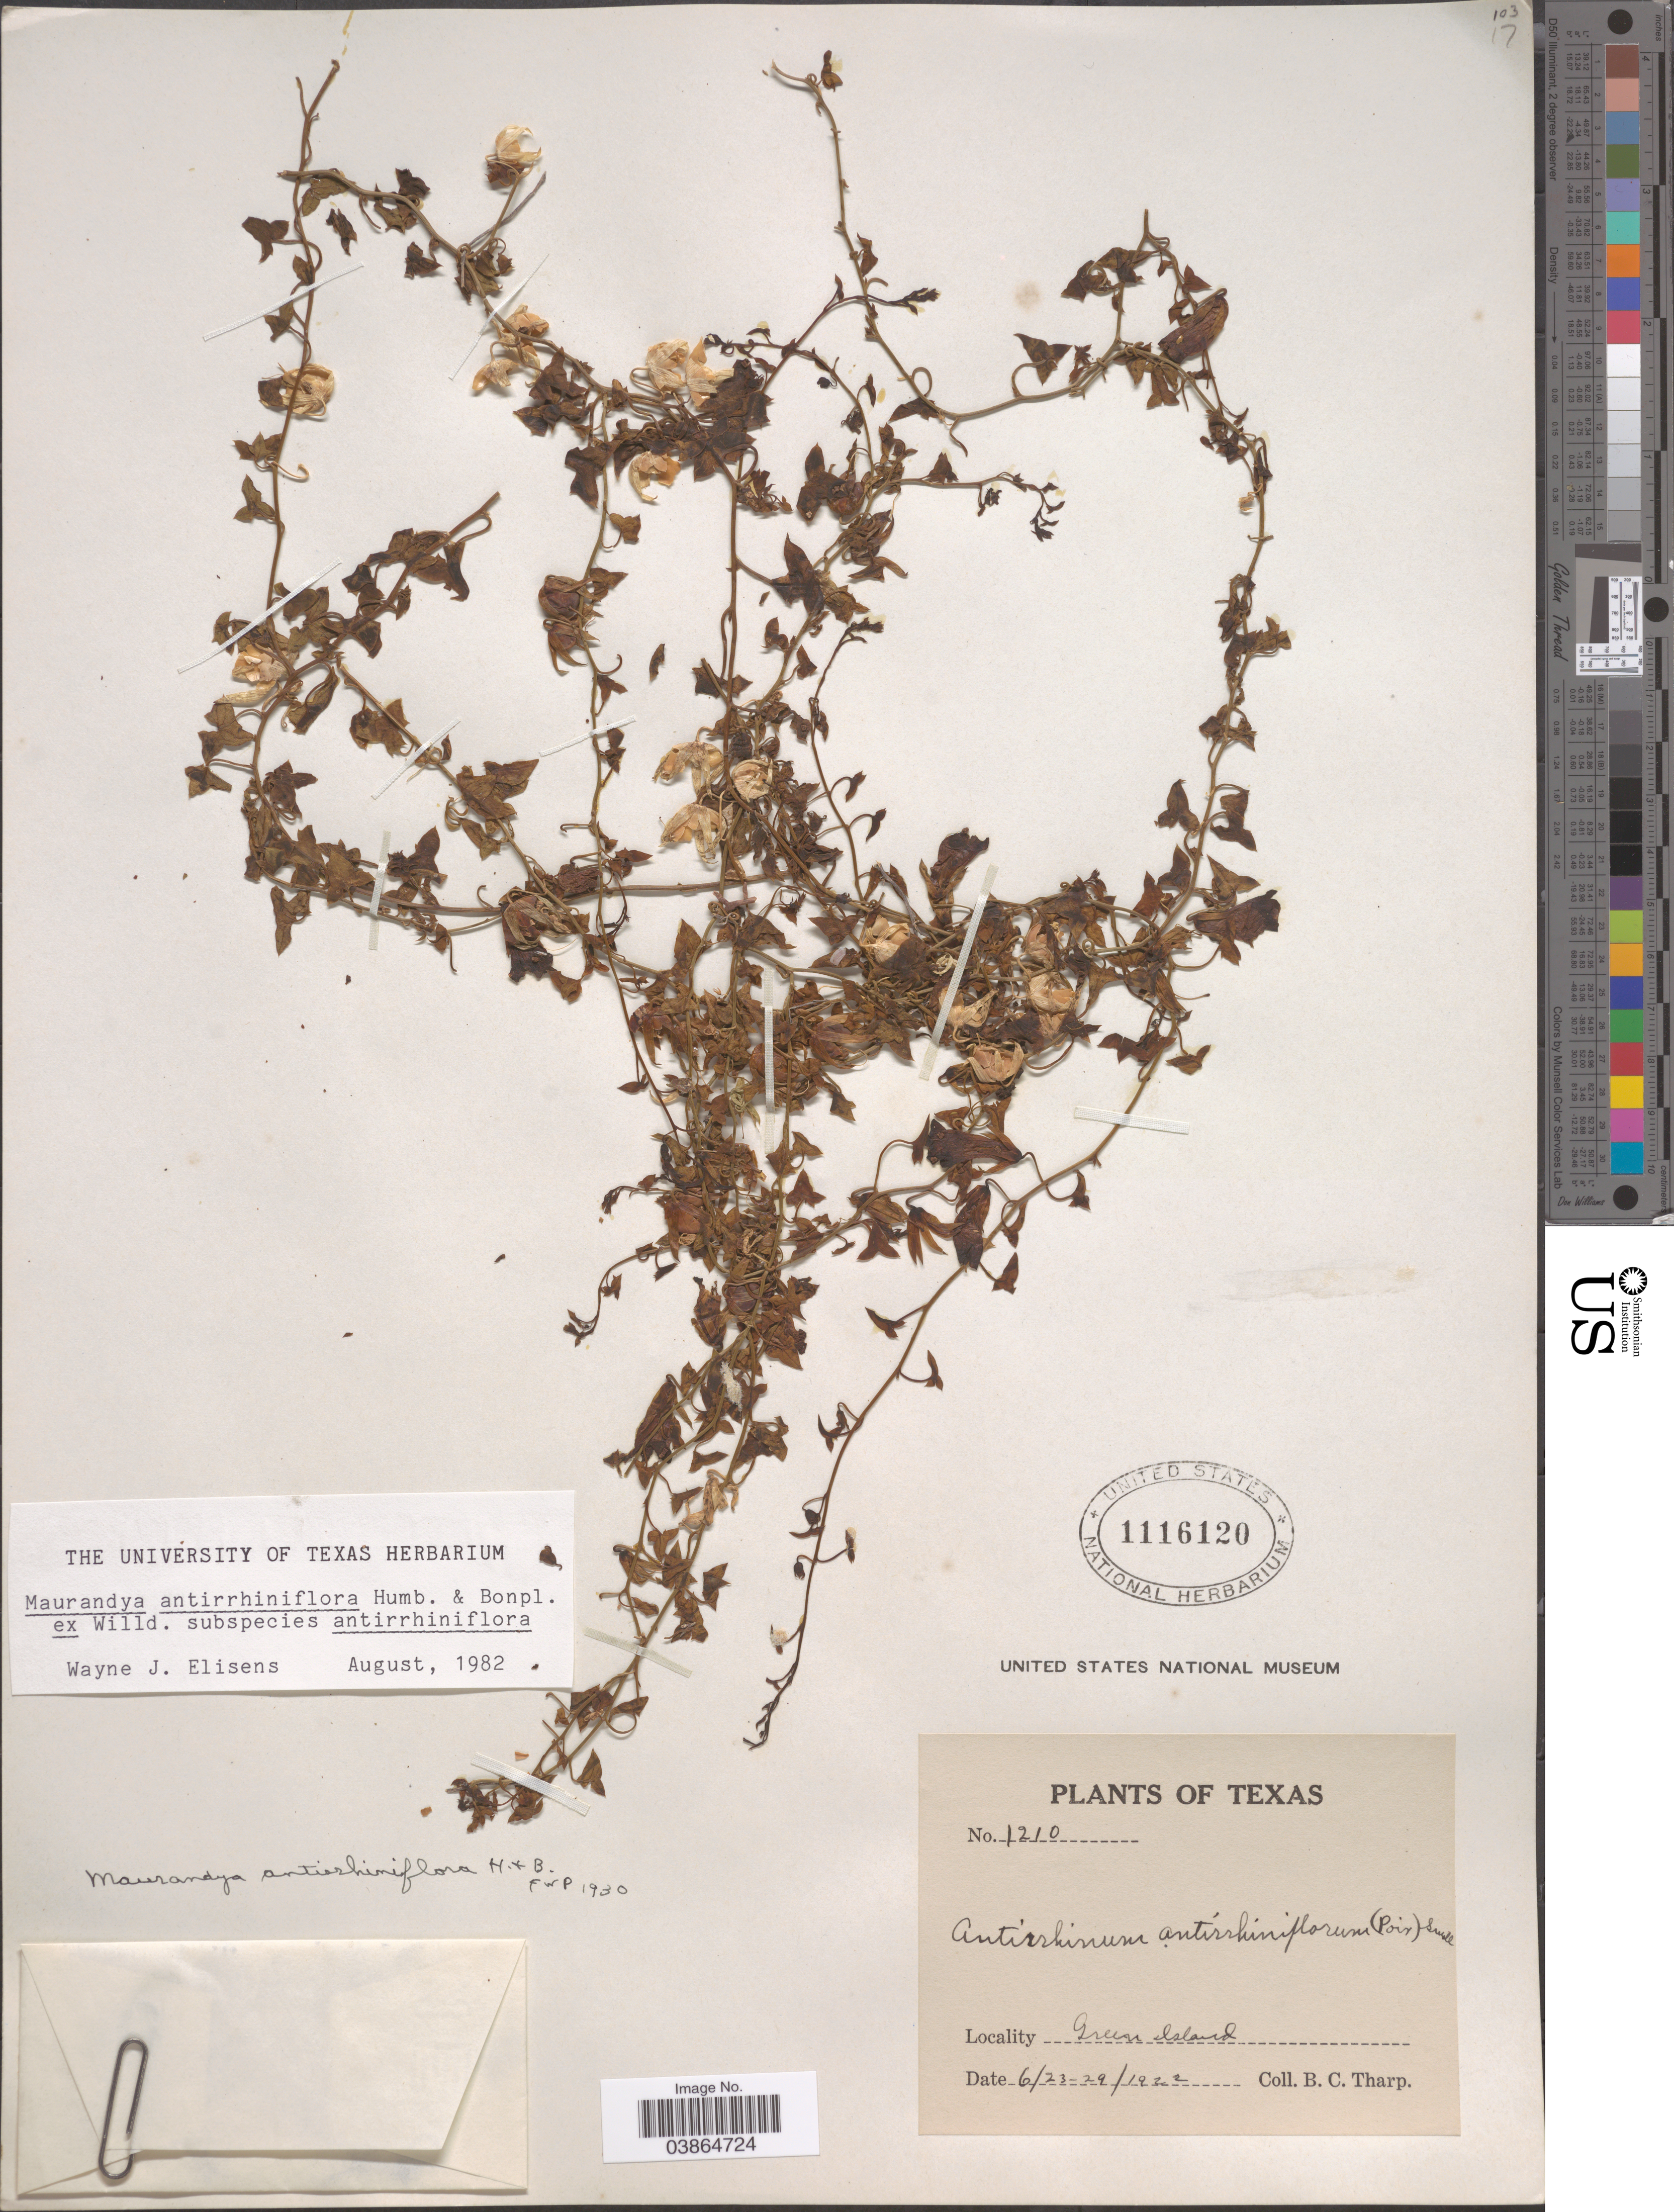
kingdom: Plantae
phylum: Tracheophyta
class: Magnoliopsida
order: Lamiales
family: Plantaginaceae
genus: Maurandya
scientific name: Maurandya antirrhiniflora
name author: Humb. & Bonpl. ex Willd.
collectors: B. C. Tharp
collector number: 1210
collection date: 1922-06-23/1922-06-29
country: United States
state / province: Texas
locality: Green Island.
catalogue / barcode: US 1116120